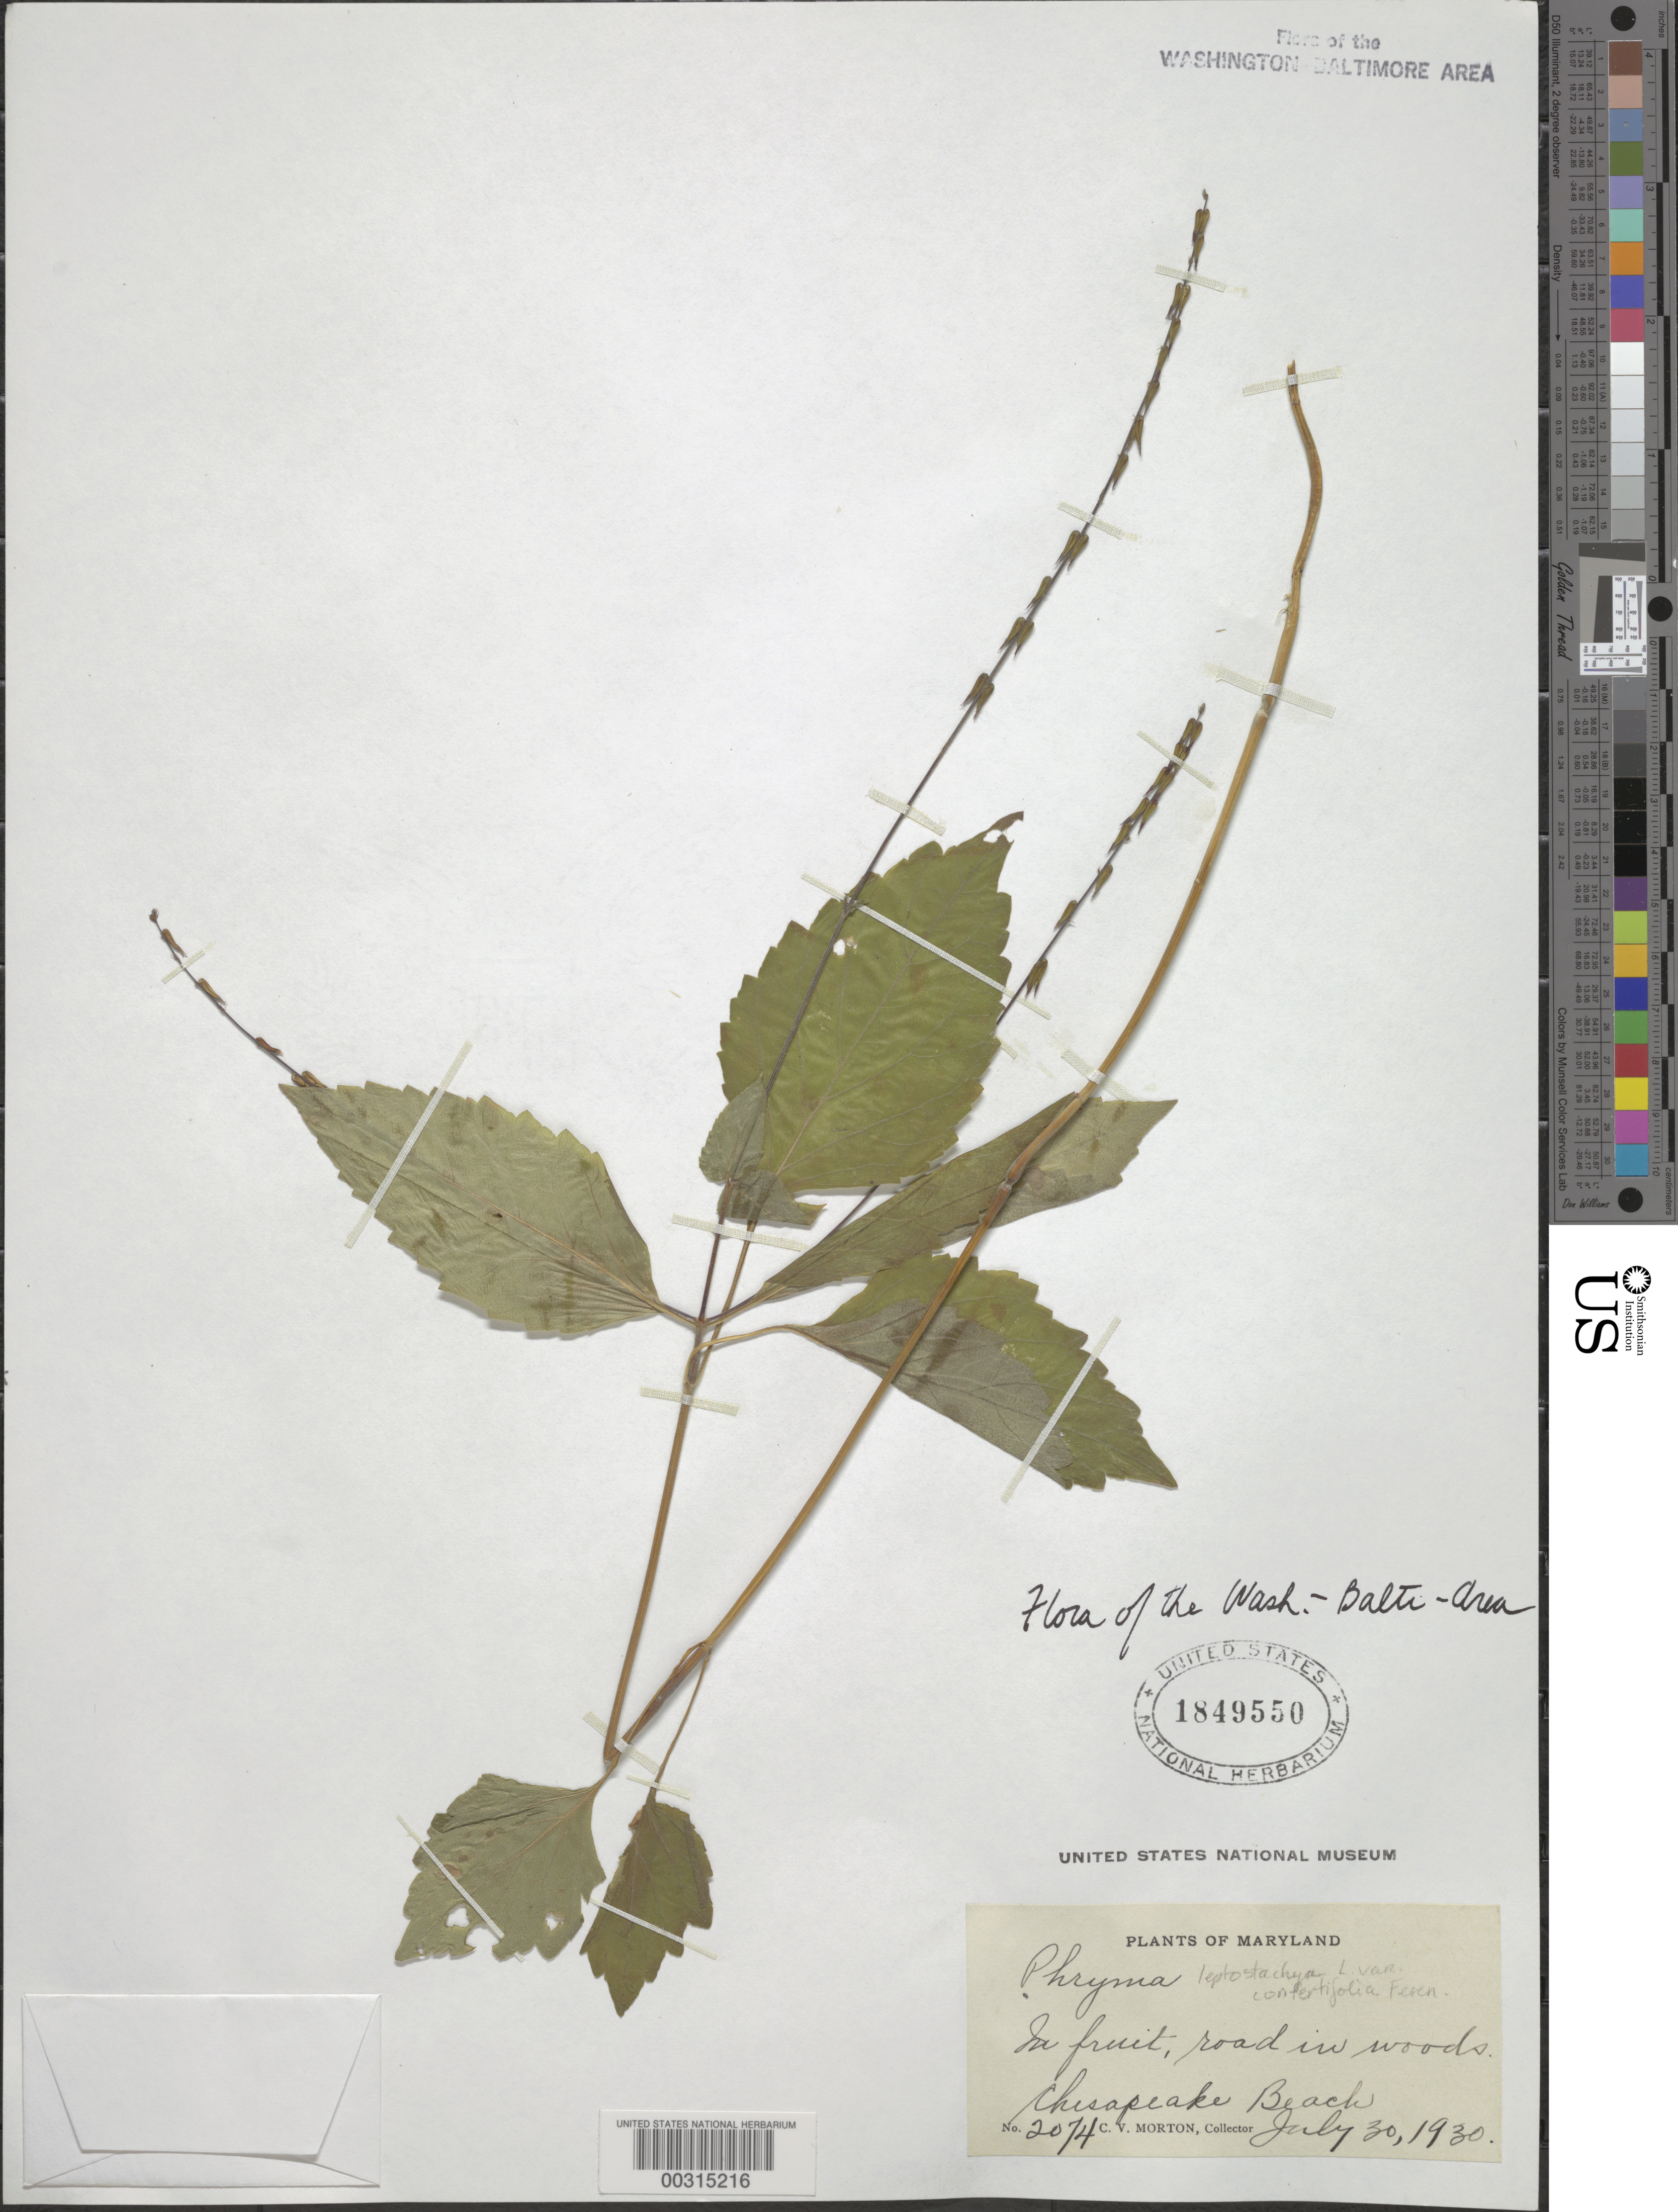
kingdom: Plantae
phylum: Tracheophyta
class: Magnoliopsida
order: Lamiales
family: Phrymaceae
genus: Phryma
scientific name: Phryma leptostachya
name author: L.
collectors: C. V. Morton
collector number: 2074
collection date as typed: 30 Jul 1930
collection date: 1930-07-30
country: United States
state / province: Maryland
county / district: Calvert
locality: Chesapeake Beach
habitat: Road in woods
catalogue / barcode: US 1849550